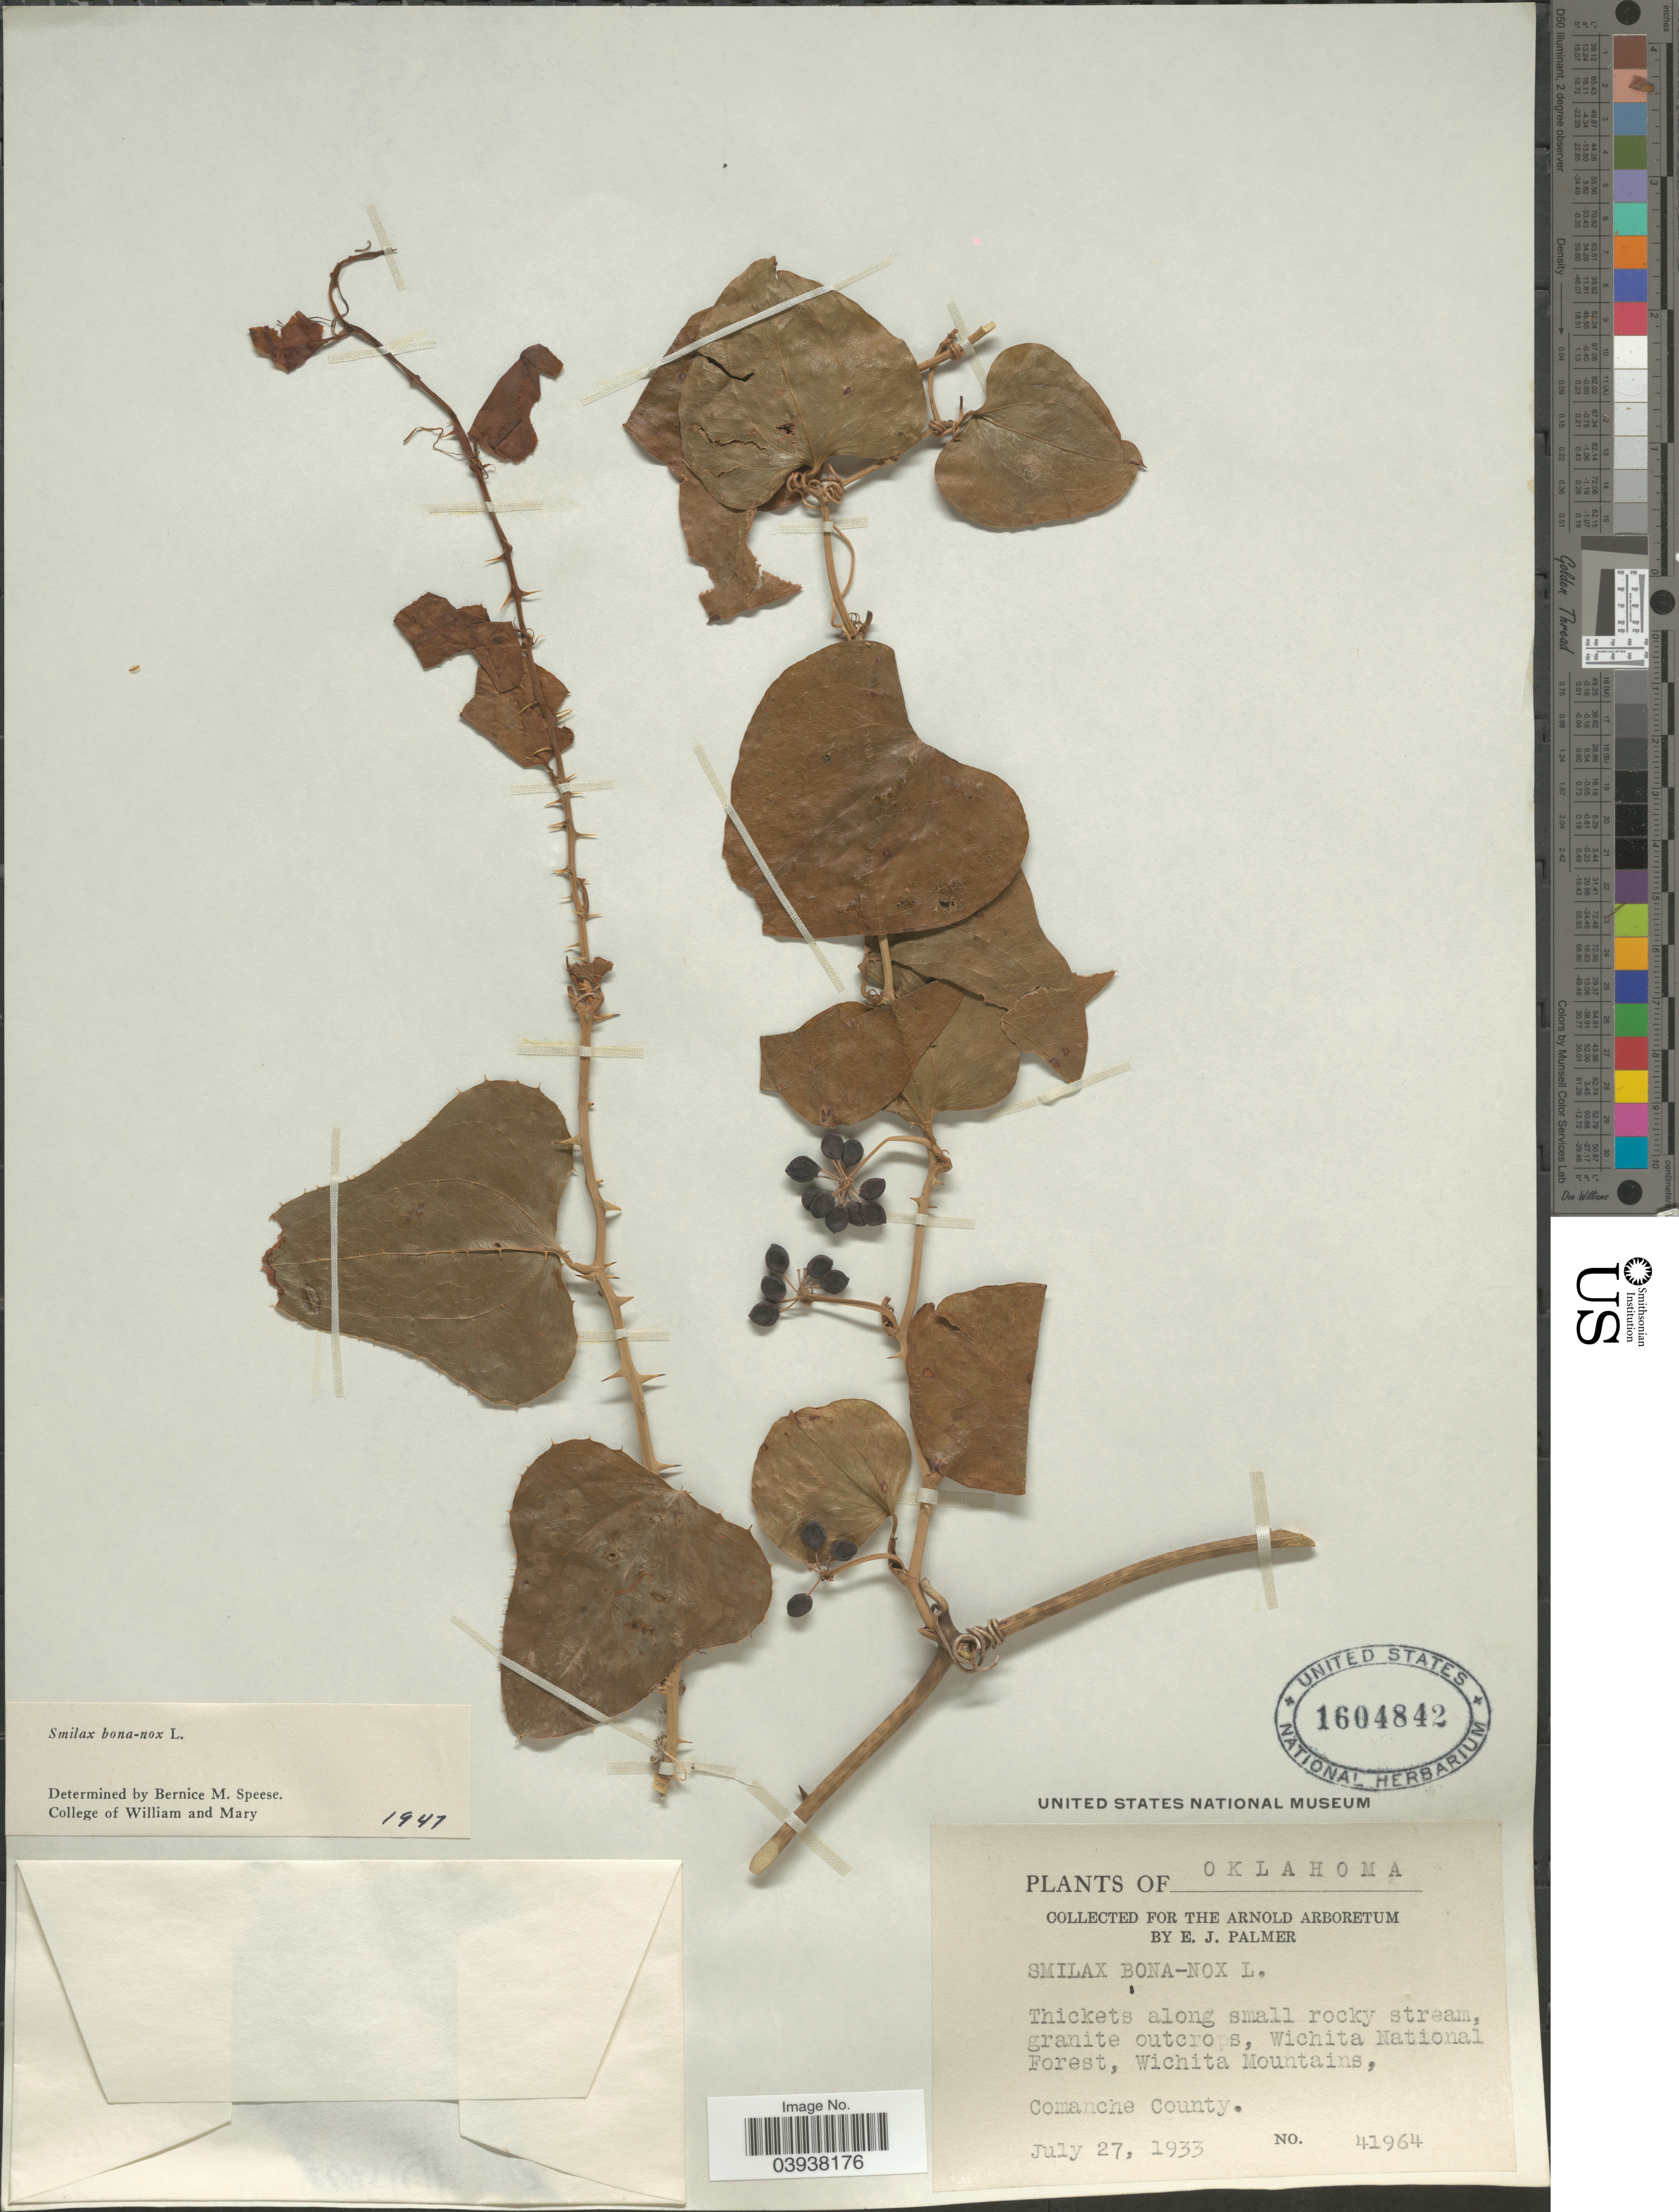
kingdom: Plantae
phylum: Tracheophyta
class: Liliopsida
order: Liliales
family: Smilacaceae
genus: Smilax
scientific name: Smilax bona-nox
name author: L.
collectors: E. J. Palmer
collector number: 41964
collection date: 1933-07-27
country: United States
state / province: Oklahoma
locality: Thickets along small rocky stream, granite outcrops, Wichita National Forest, Wichita Mountains, Comanche County.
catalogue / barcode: US 1604842